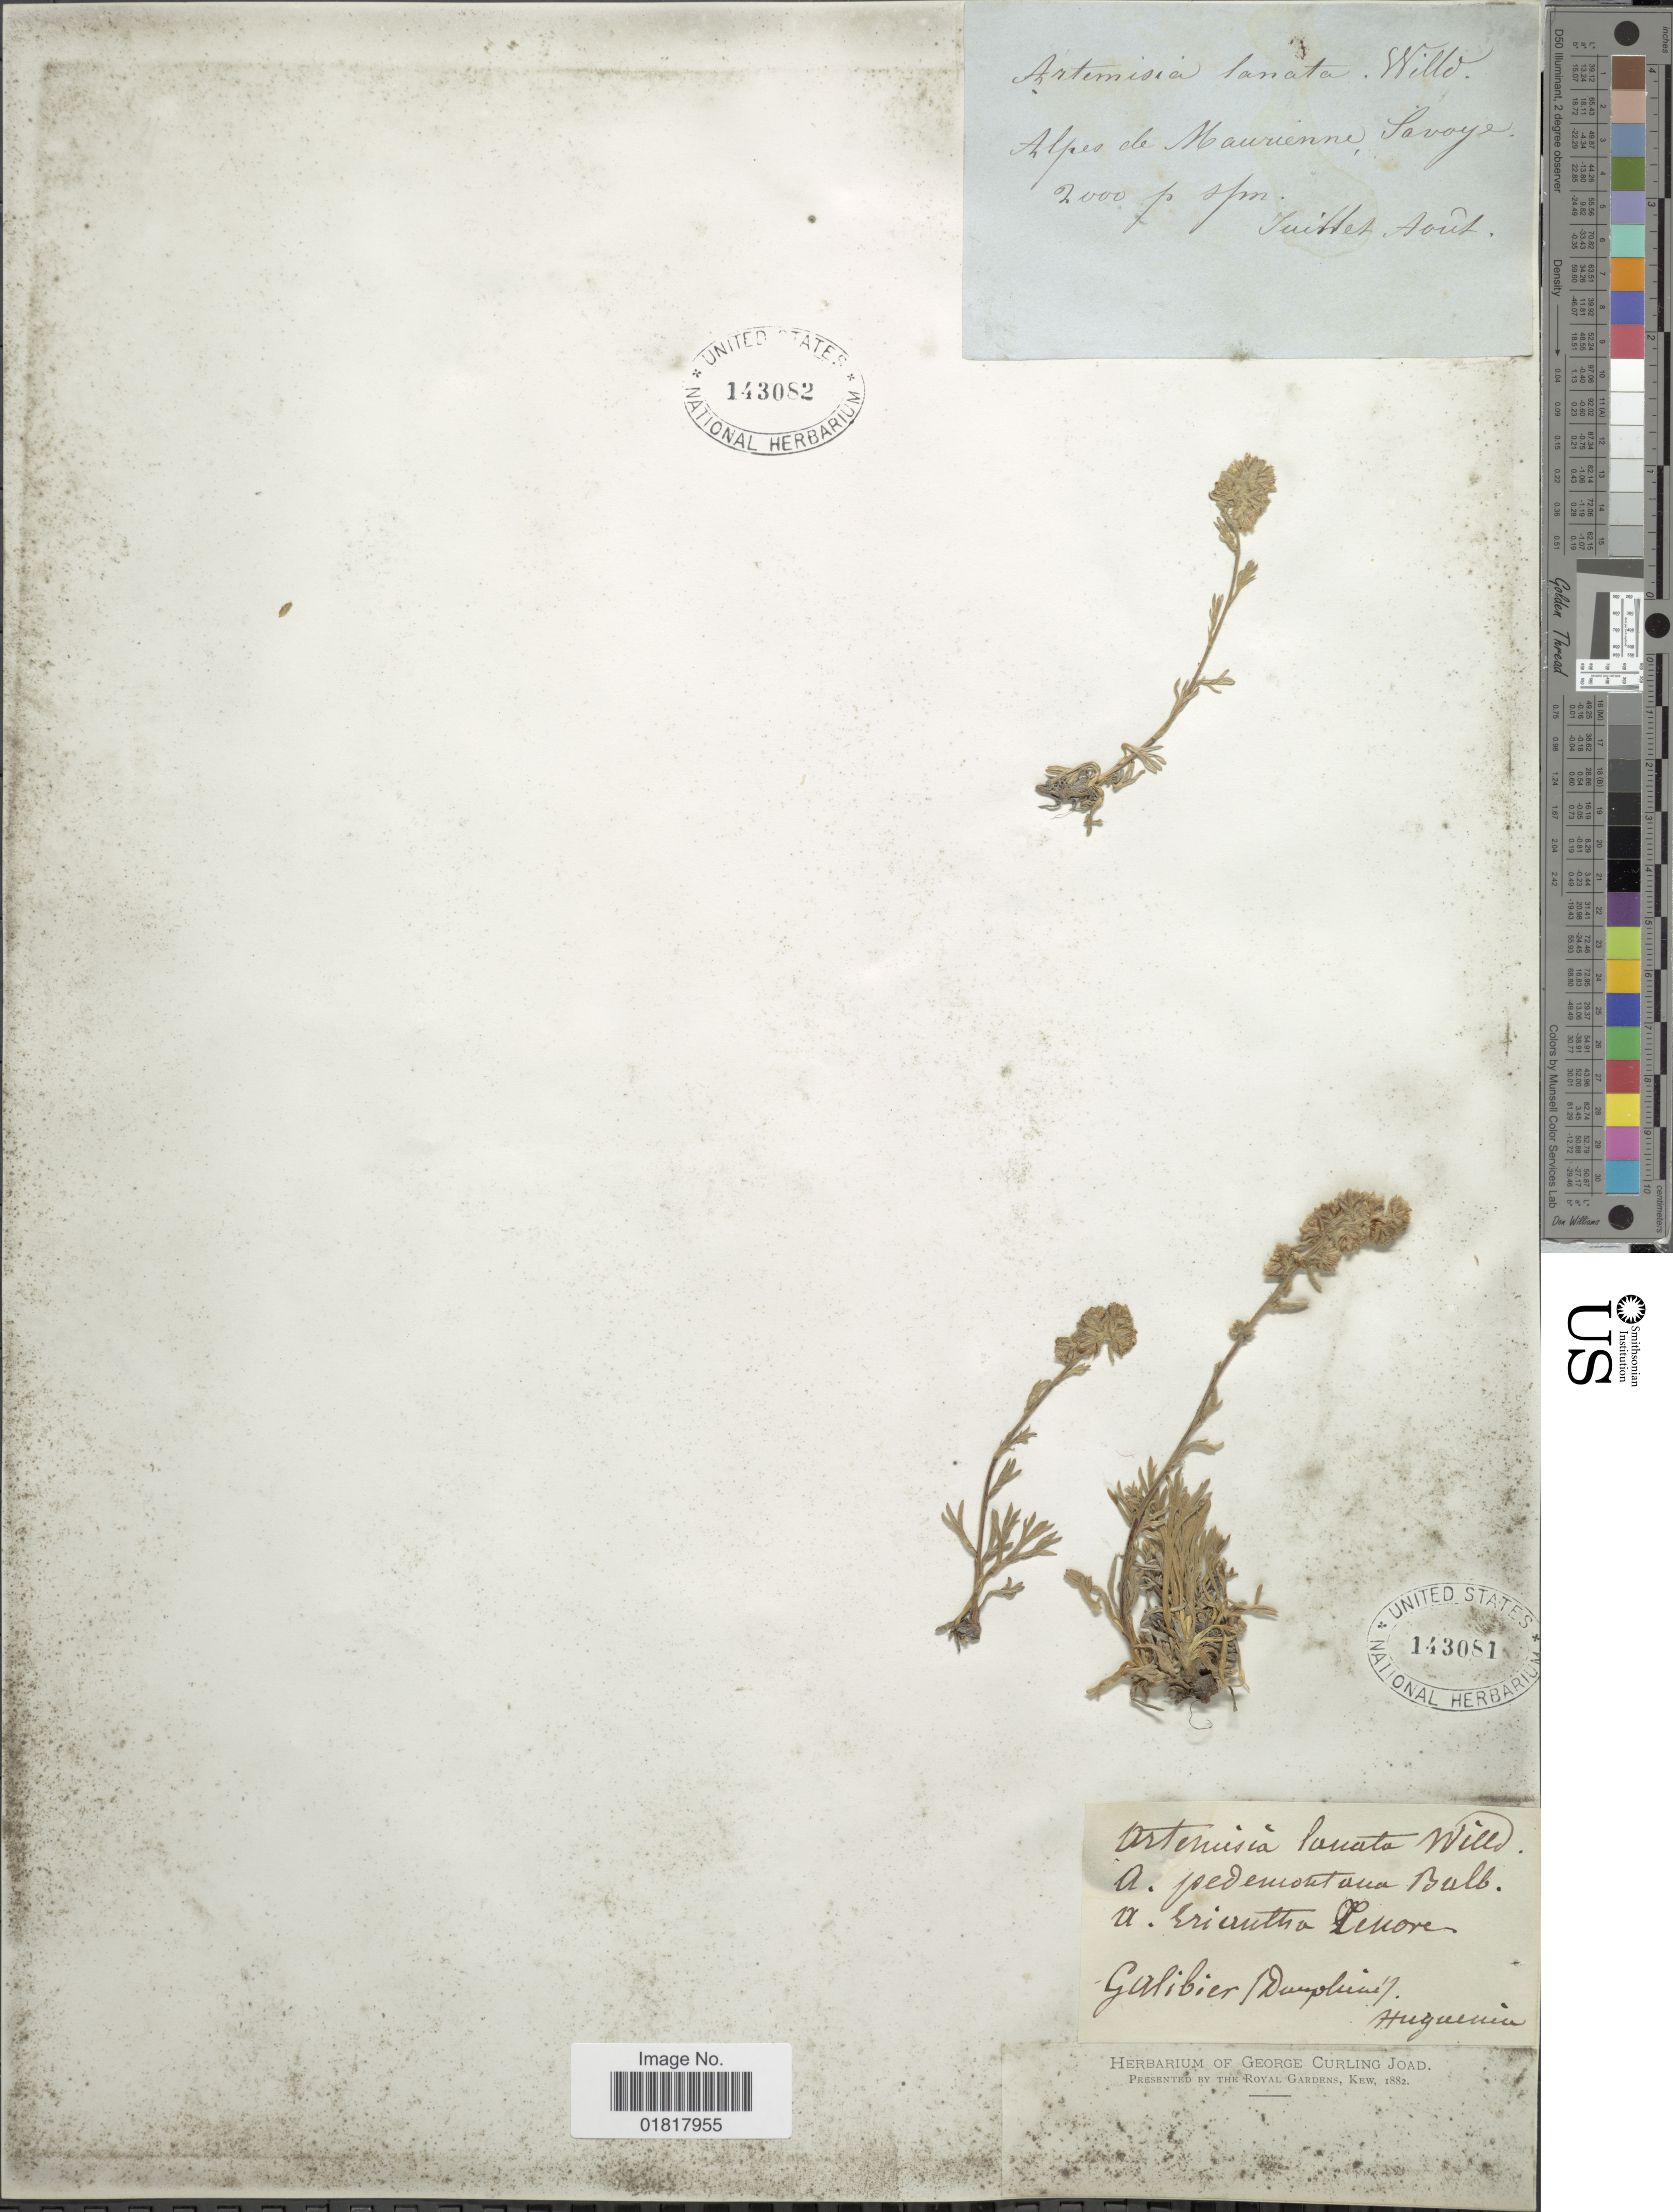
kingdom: Plantae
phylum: Tracheophyta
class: Magnoliopsida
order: Asterales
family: Asteraceae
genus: Artemisia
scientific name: Artemisia lanata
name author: Willd.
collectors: ex herb. George Curling Joad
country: Hungary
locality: Galibier (Dunvluine)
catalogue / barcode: US 1430841